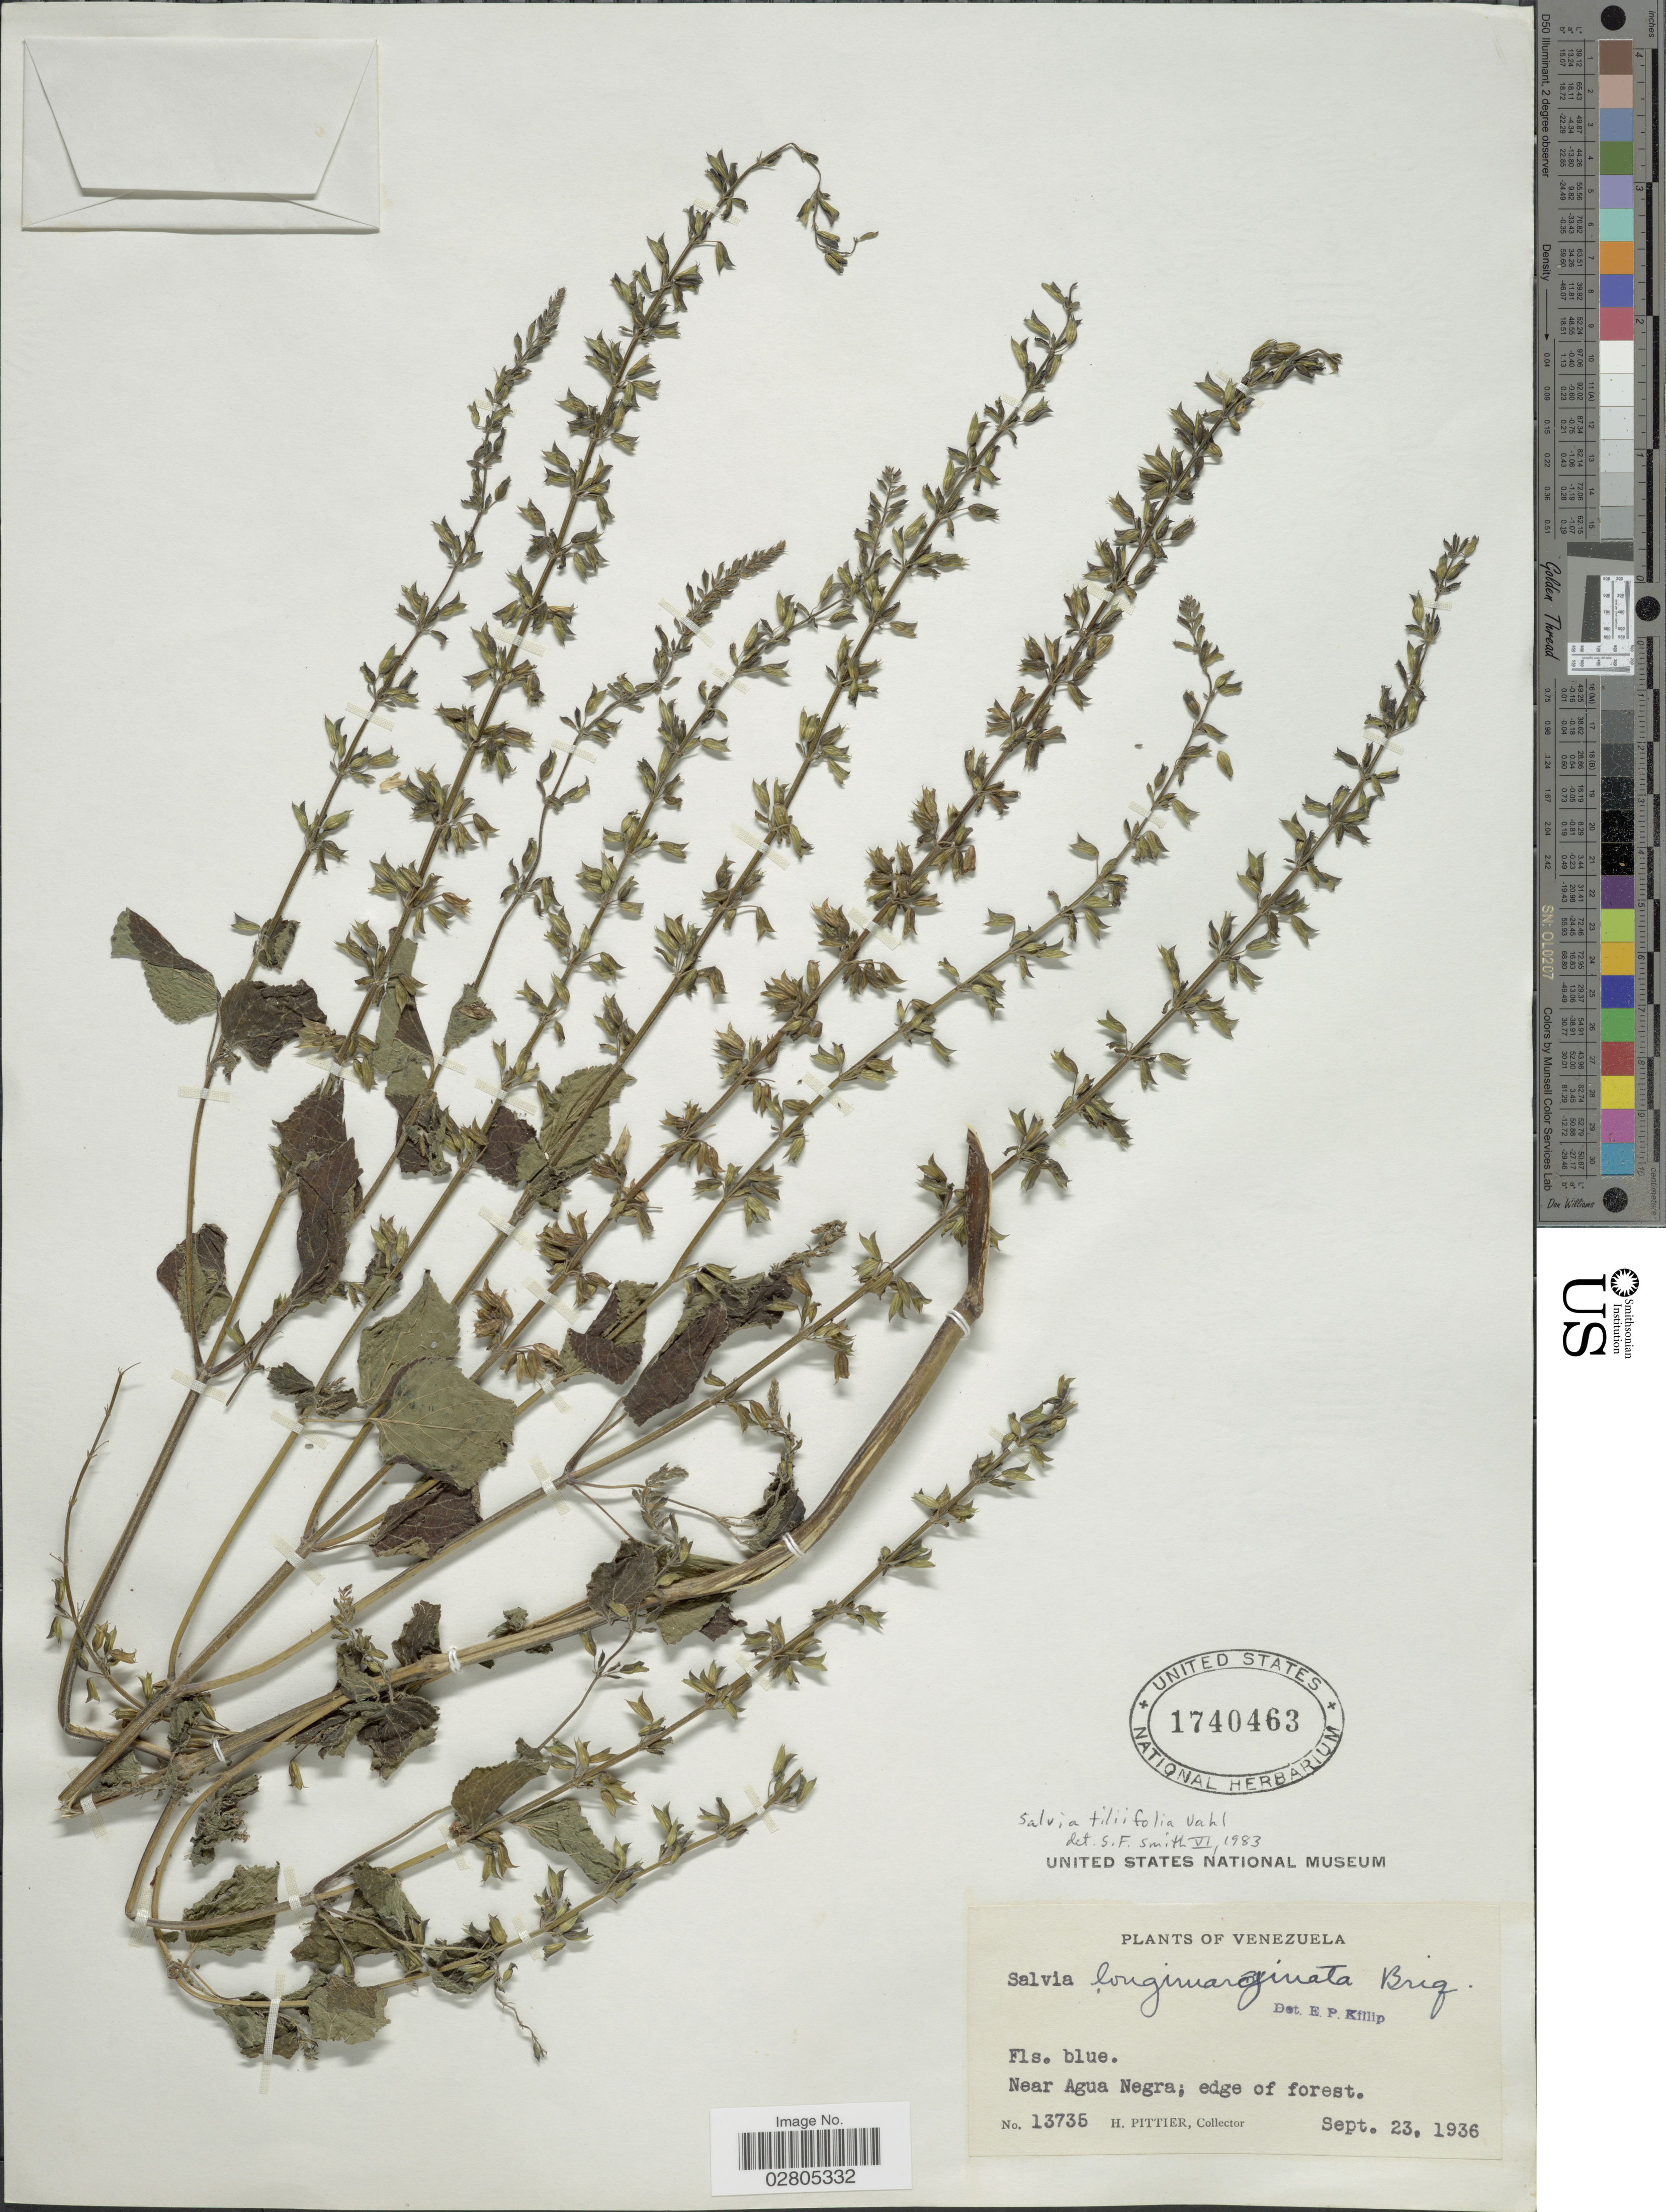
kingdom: Plantae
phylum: Tracheophyta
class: Magnoliopsida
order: Lamiales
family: Lamiaceae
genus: Salvia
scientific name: Salvia tiliifolia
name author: Vahl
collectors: H. F. Pittier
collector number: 13735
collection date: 1936-09-23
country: Venezuela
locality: Near Agua Negra.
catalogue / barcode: US 1740463